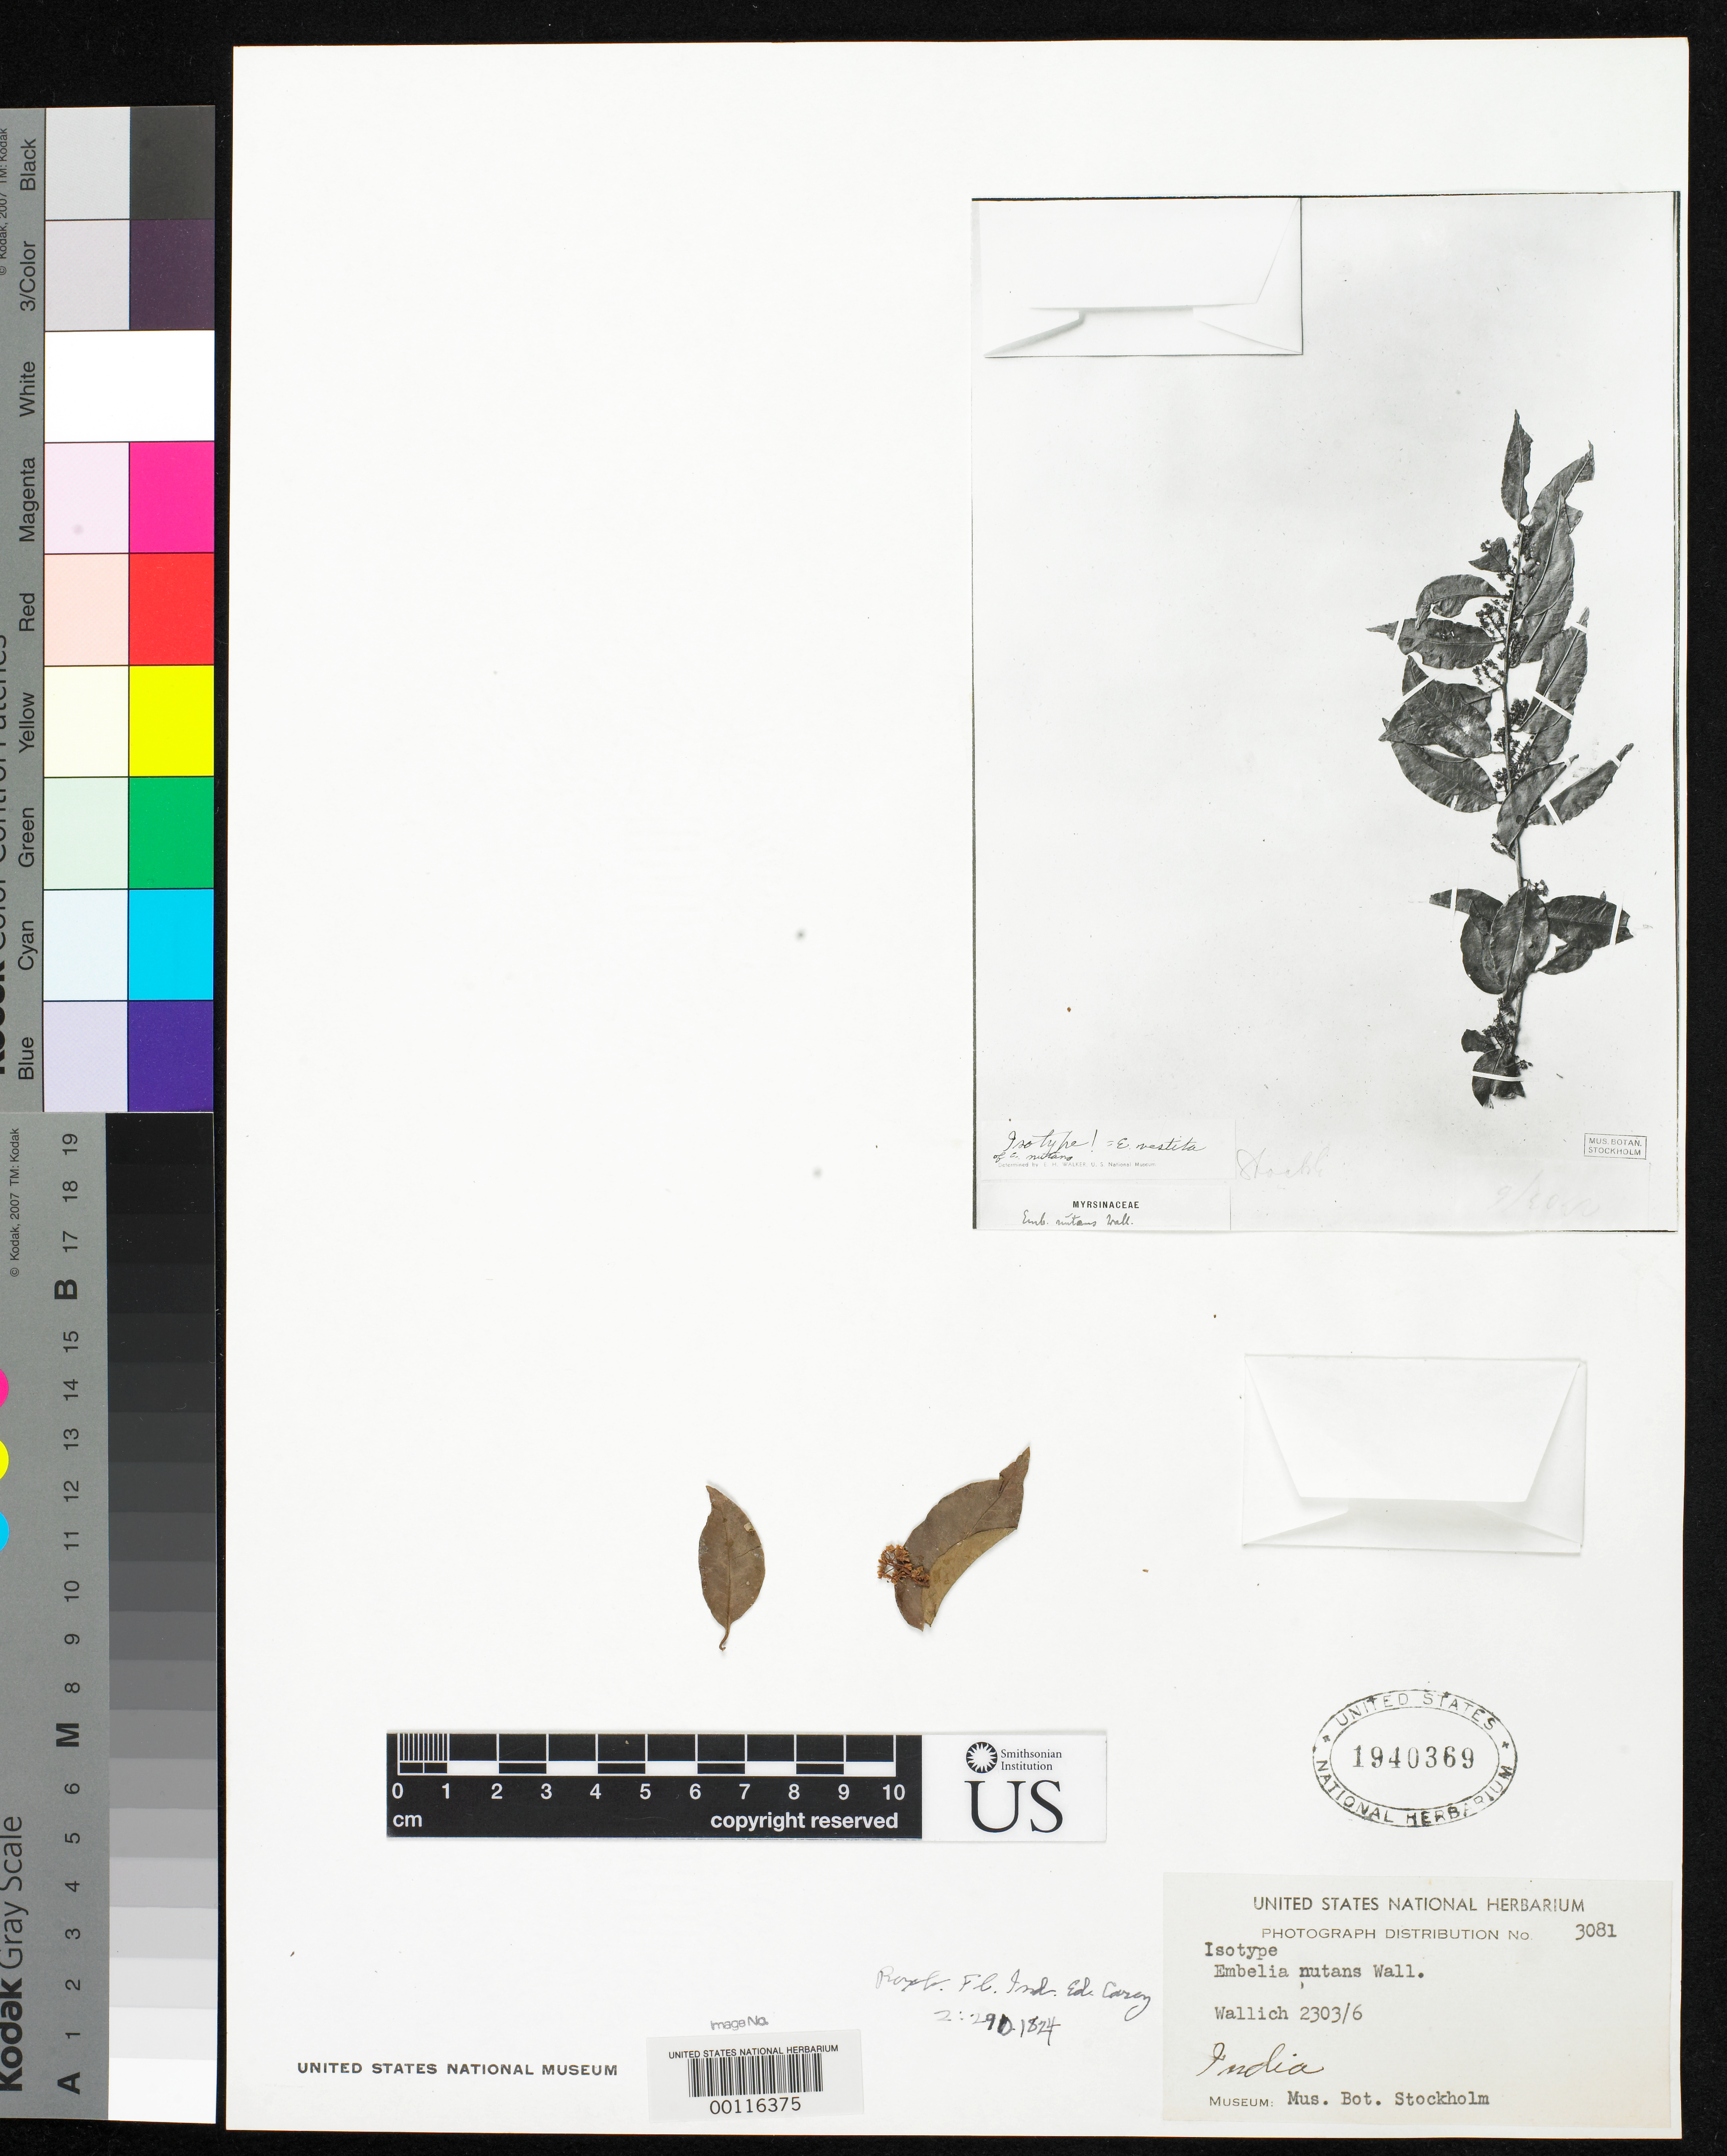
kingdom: Plantae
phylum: Tracheophyta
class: Magnoliopsida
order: Ericales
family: Primulaceae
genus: Embelia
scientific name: Embelia nutans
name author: Wall. in Roxb.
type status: Type Material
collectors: N. Wallich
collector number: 2303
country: India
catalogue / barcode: US 1940369